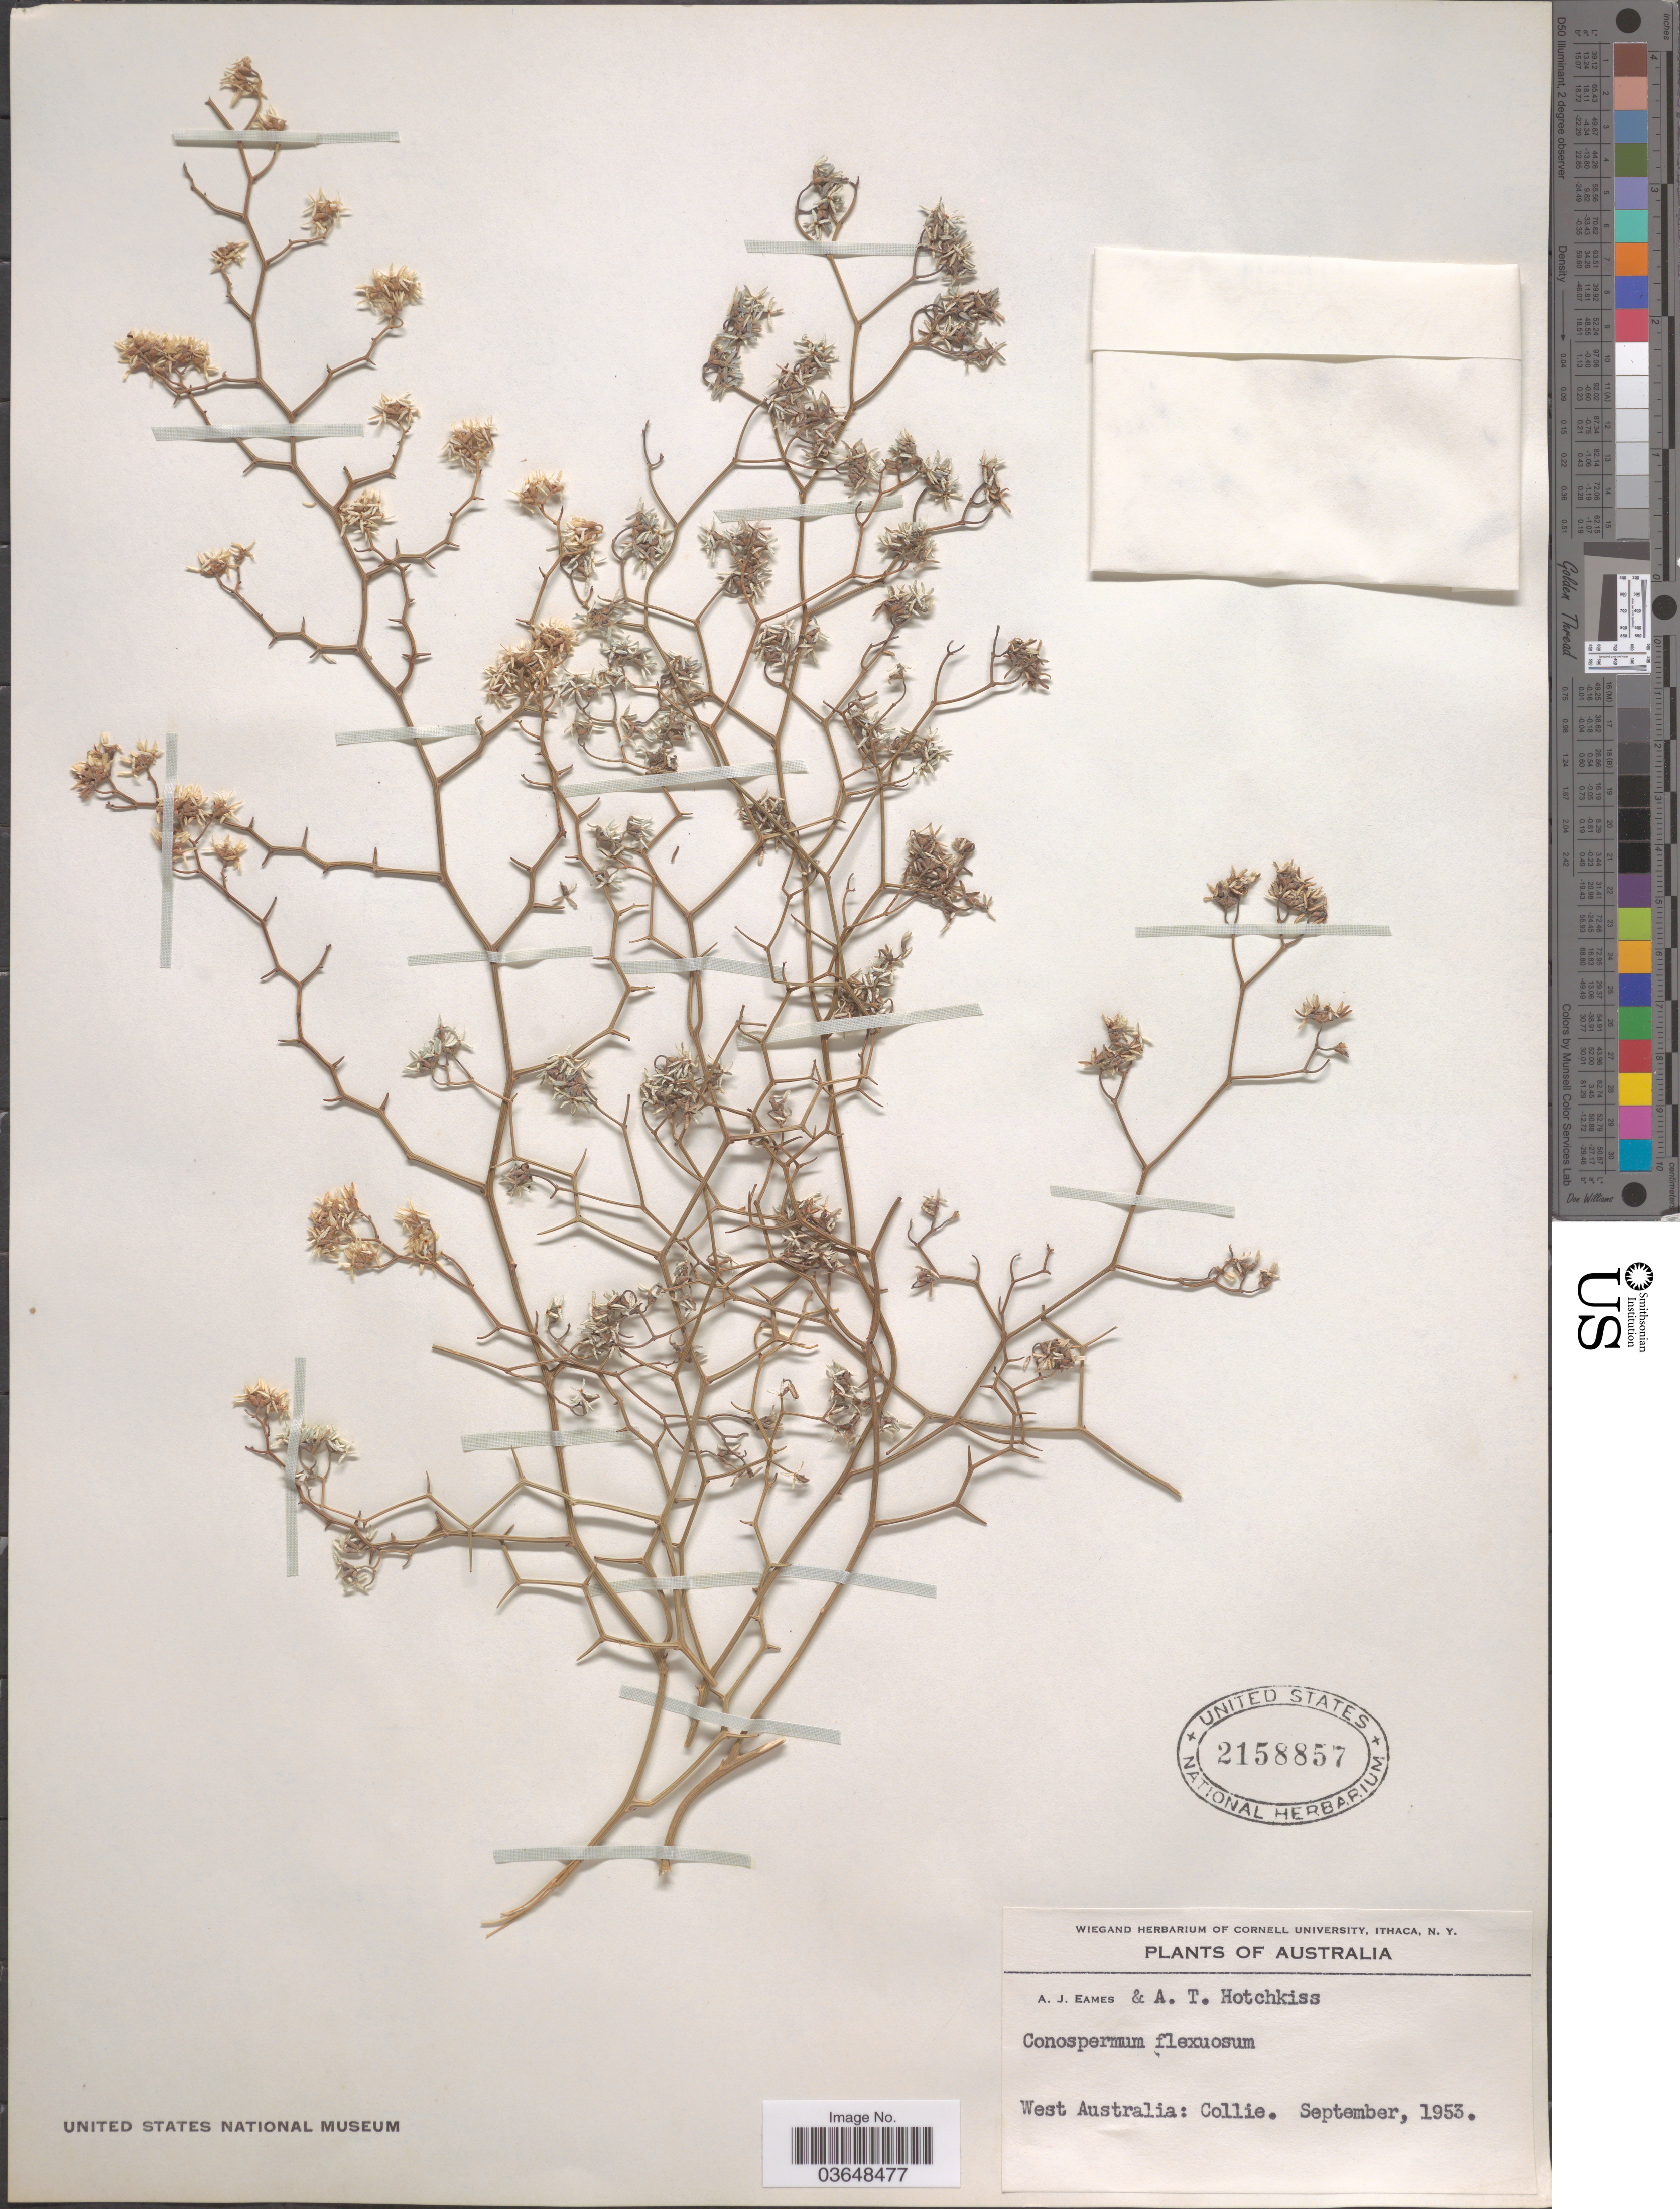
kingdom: Plantae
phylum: Tracheophyta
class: Magnoliopsida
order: Proteales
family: Proteaceae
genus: Conospermum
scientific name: Conospermum flexuosum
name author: R. Br.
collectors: A. J. Eames & A. Hotchkiss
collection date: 1953-09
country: Australia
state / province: Western Australia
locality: Collie.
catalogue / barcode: US 2158857